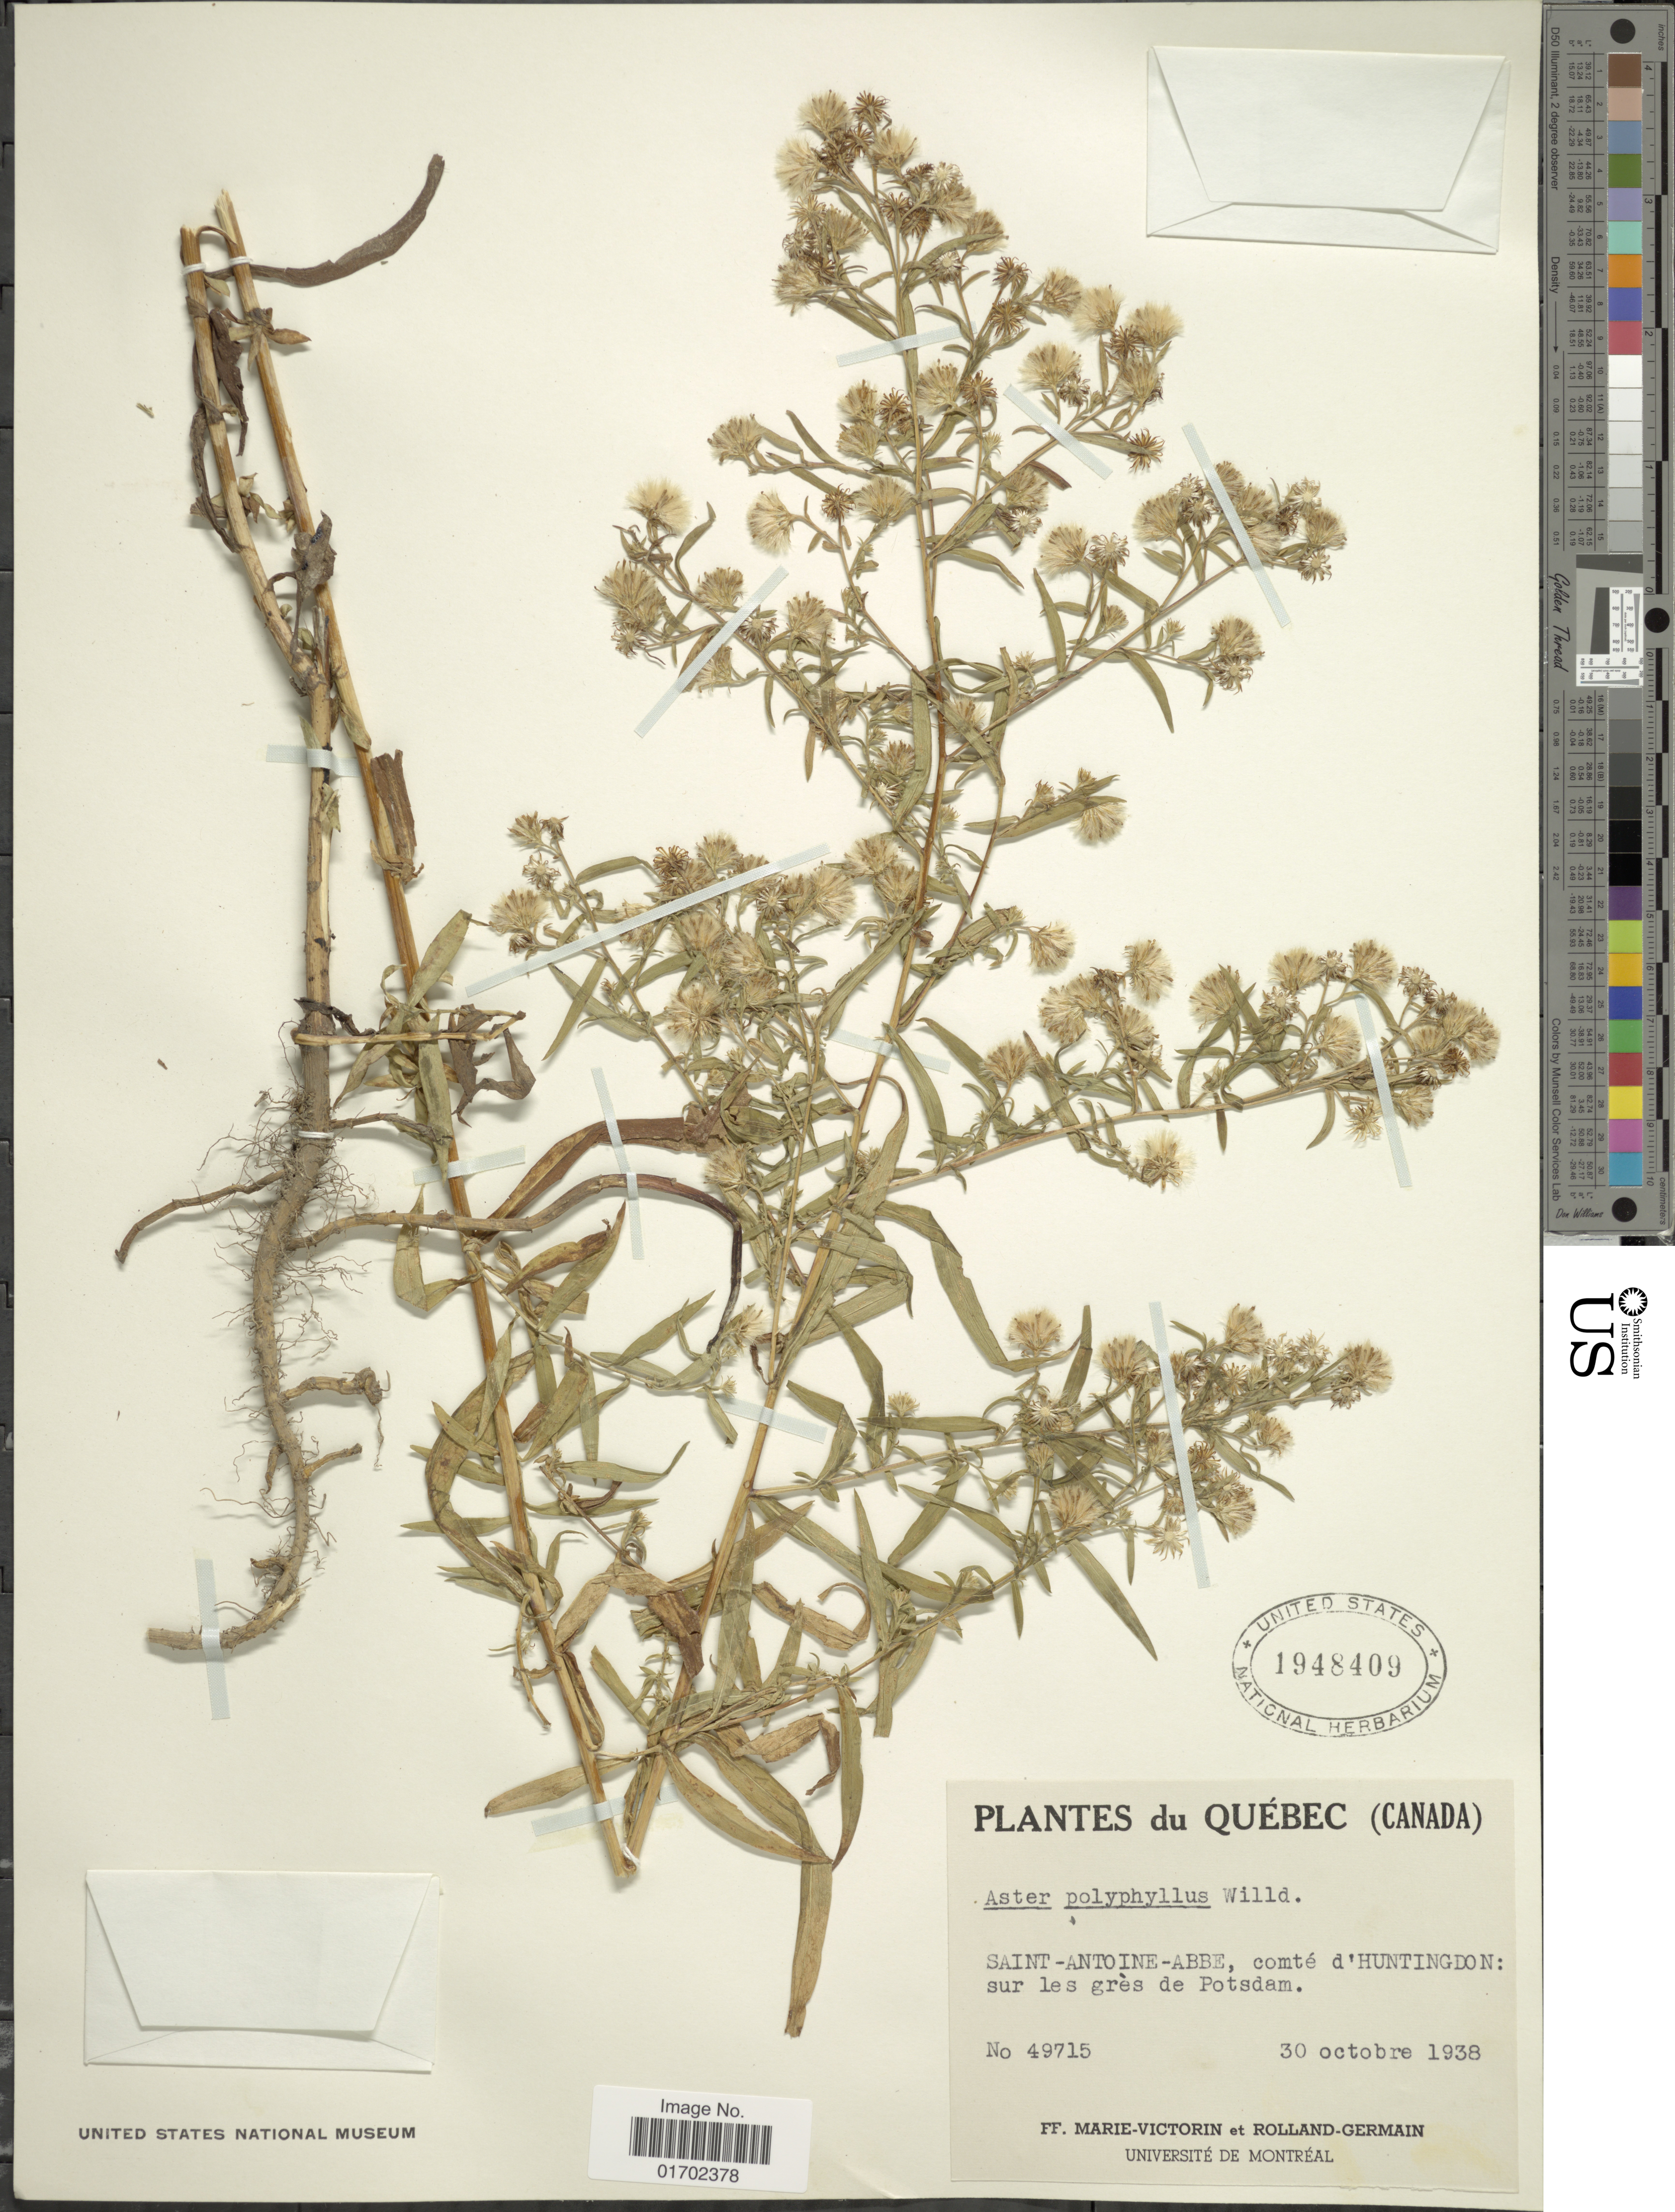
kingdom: Plantae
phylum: Tracheophyta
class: Magnoliopsida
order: Asterales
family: Asteraceae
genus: Symphyotrichum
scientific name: Symphyotrichum pilosum var. pringlei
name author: (A. Gray) G.L. Nesom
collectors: F. Marie-Victorin & Rolland-Germain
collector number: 49715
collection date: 1938-10-30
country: Canada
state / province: Quebec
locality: Québec (Canada). Saint-Antoine-Abbe, comté d'Huntingdon: sur les grès de Potsdam.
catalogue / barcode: US 1948409